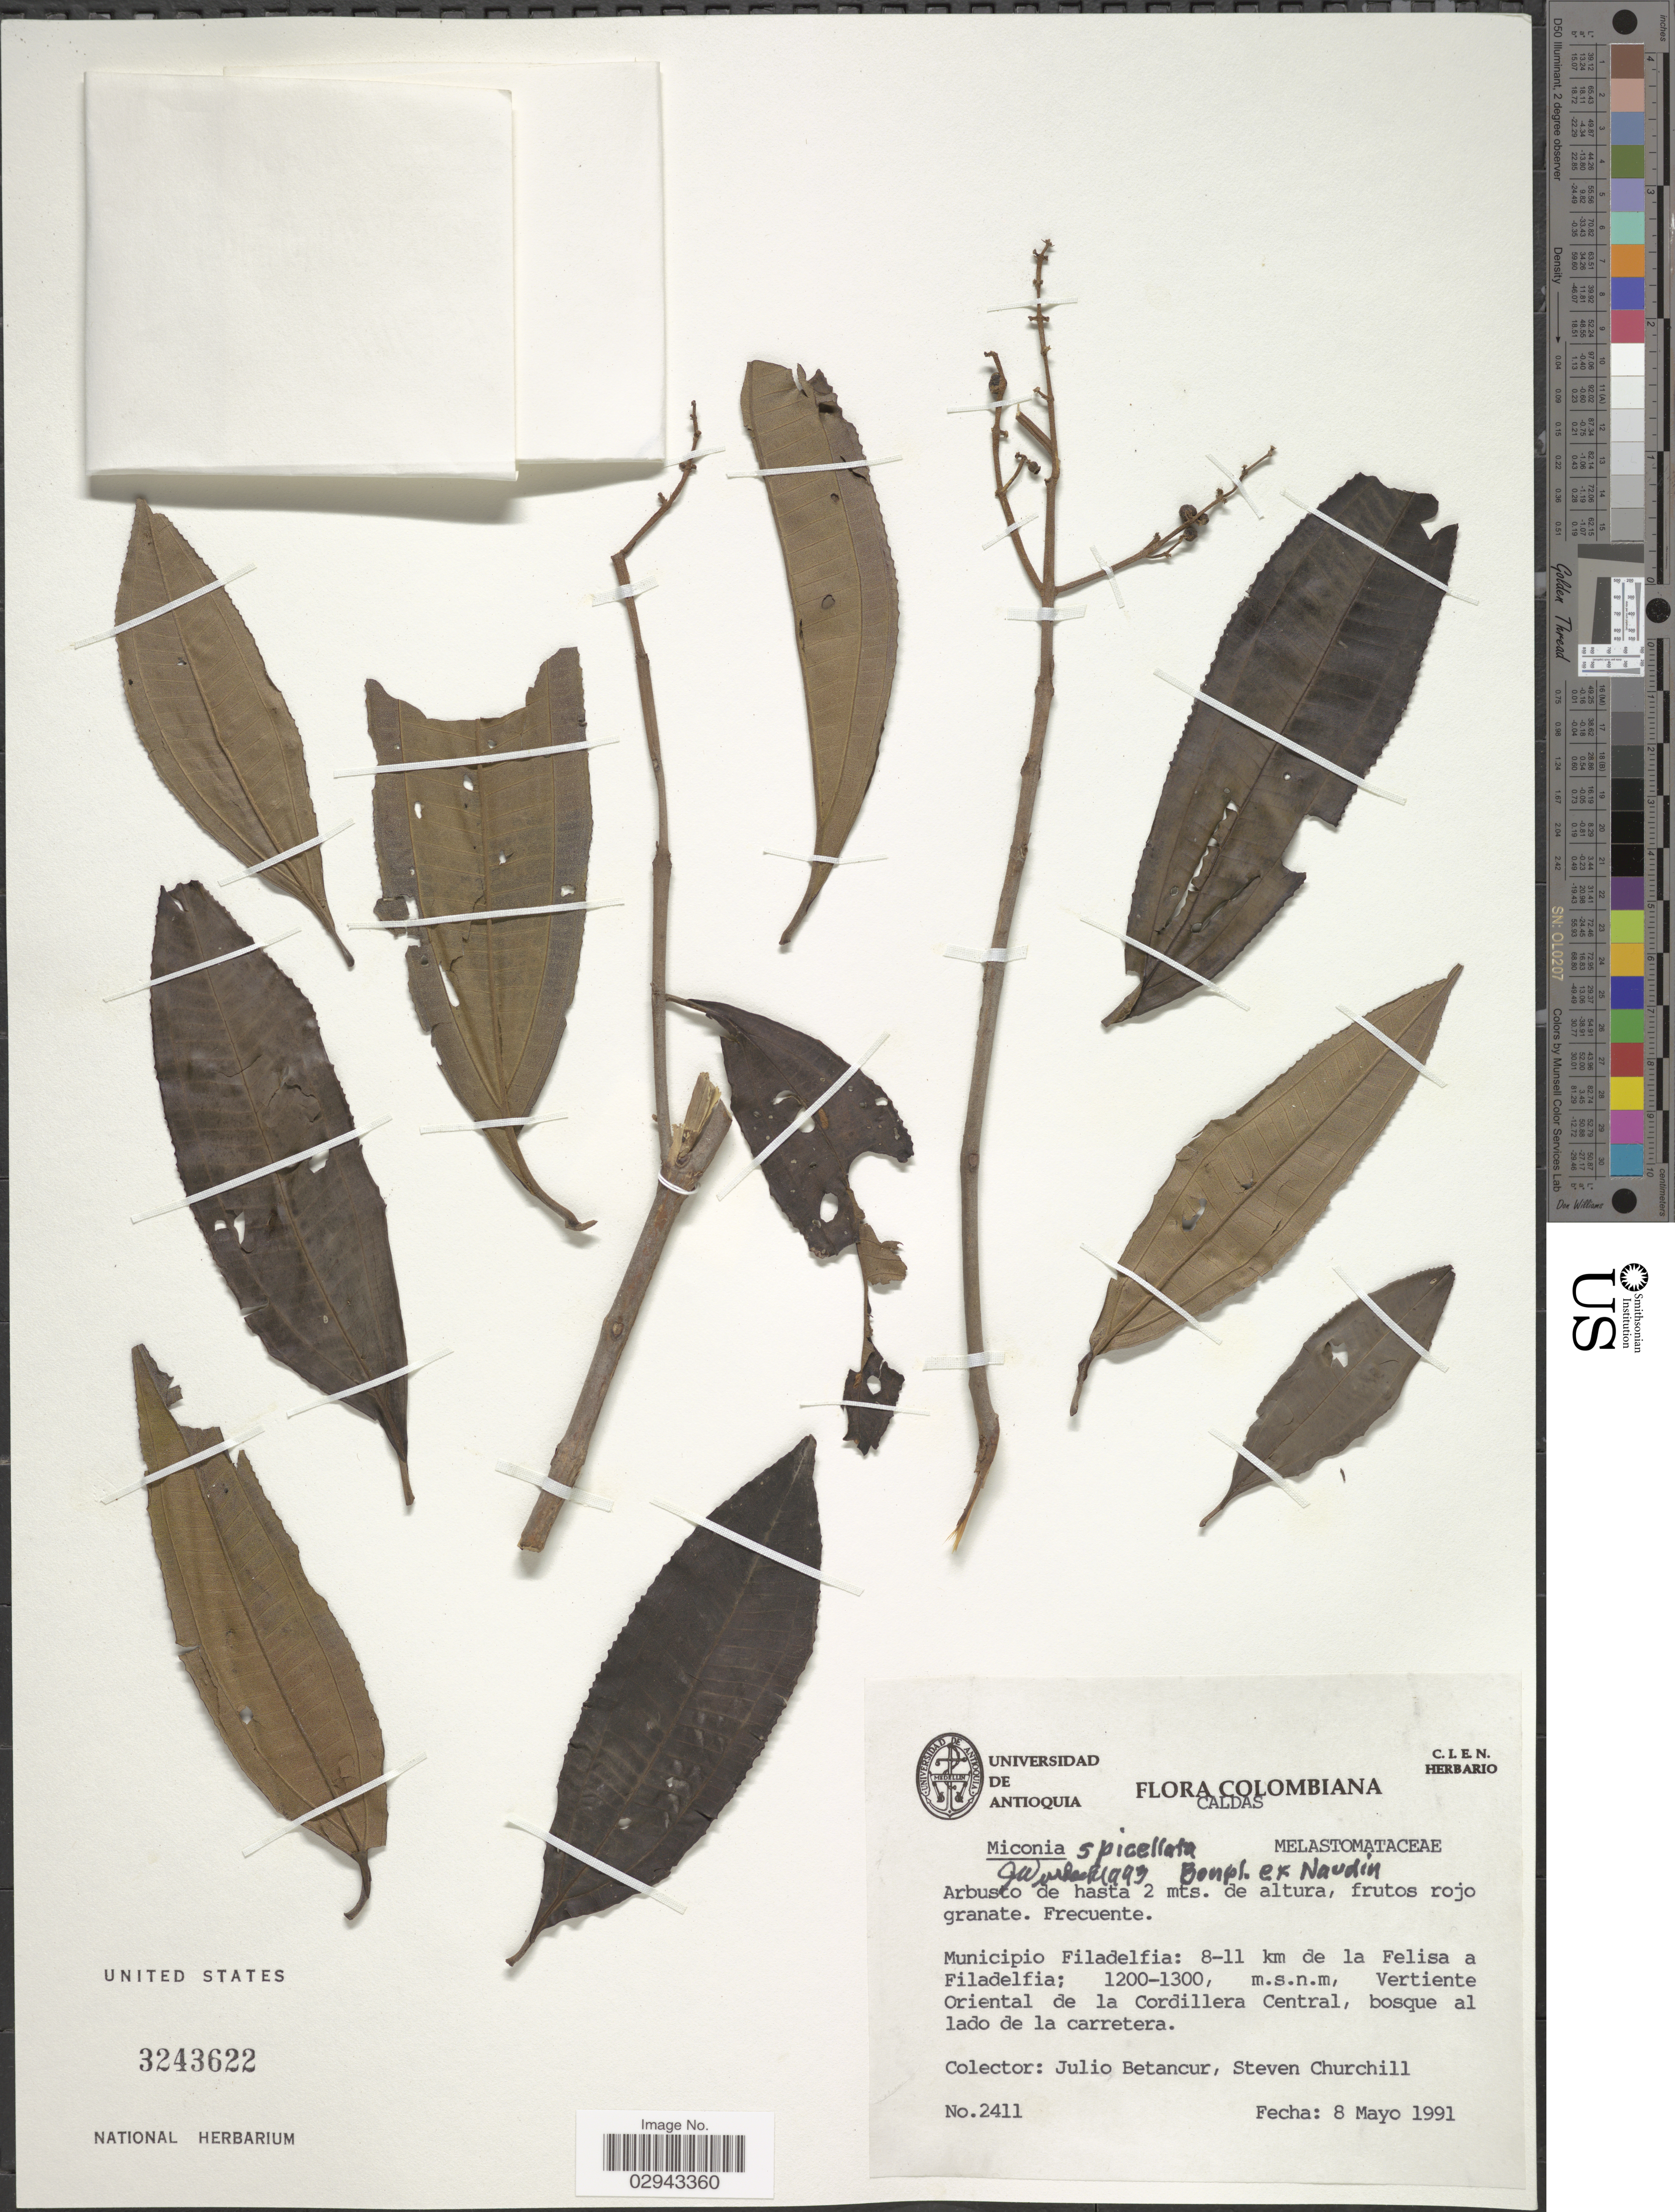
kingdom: Plantae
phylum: Tracheophyta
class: Magnoliopsida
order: Myrtales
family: Melastomataceae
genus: Miconia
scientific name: Miconia spicellata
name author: Bonpl. ex Naudin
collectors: J. Betancur & S. Churchill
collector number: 2411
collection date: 1991-05-08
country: Colombia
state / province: Caldas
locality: Municipio Filadelfia: 8-11 km de la Felisa a Filadelfia; Vertiente Oriental de la Cordillera Central.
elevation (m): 1200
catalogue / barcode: US 3243622